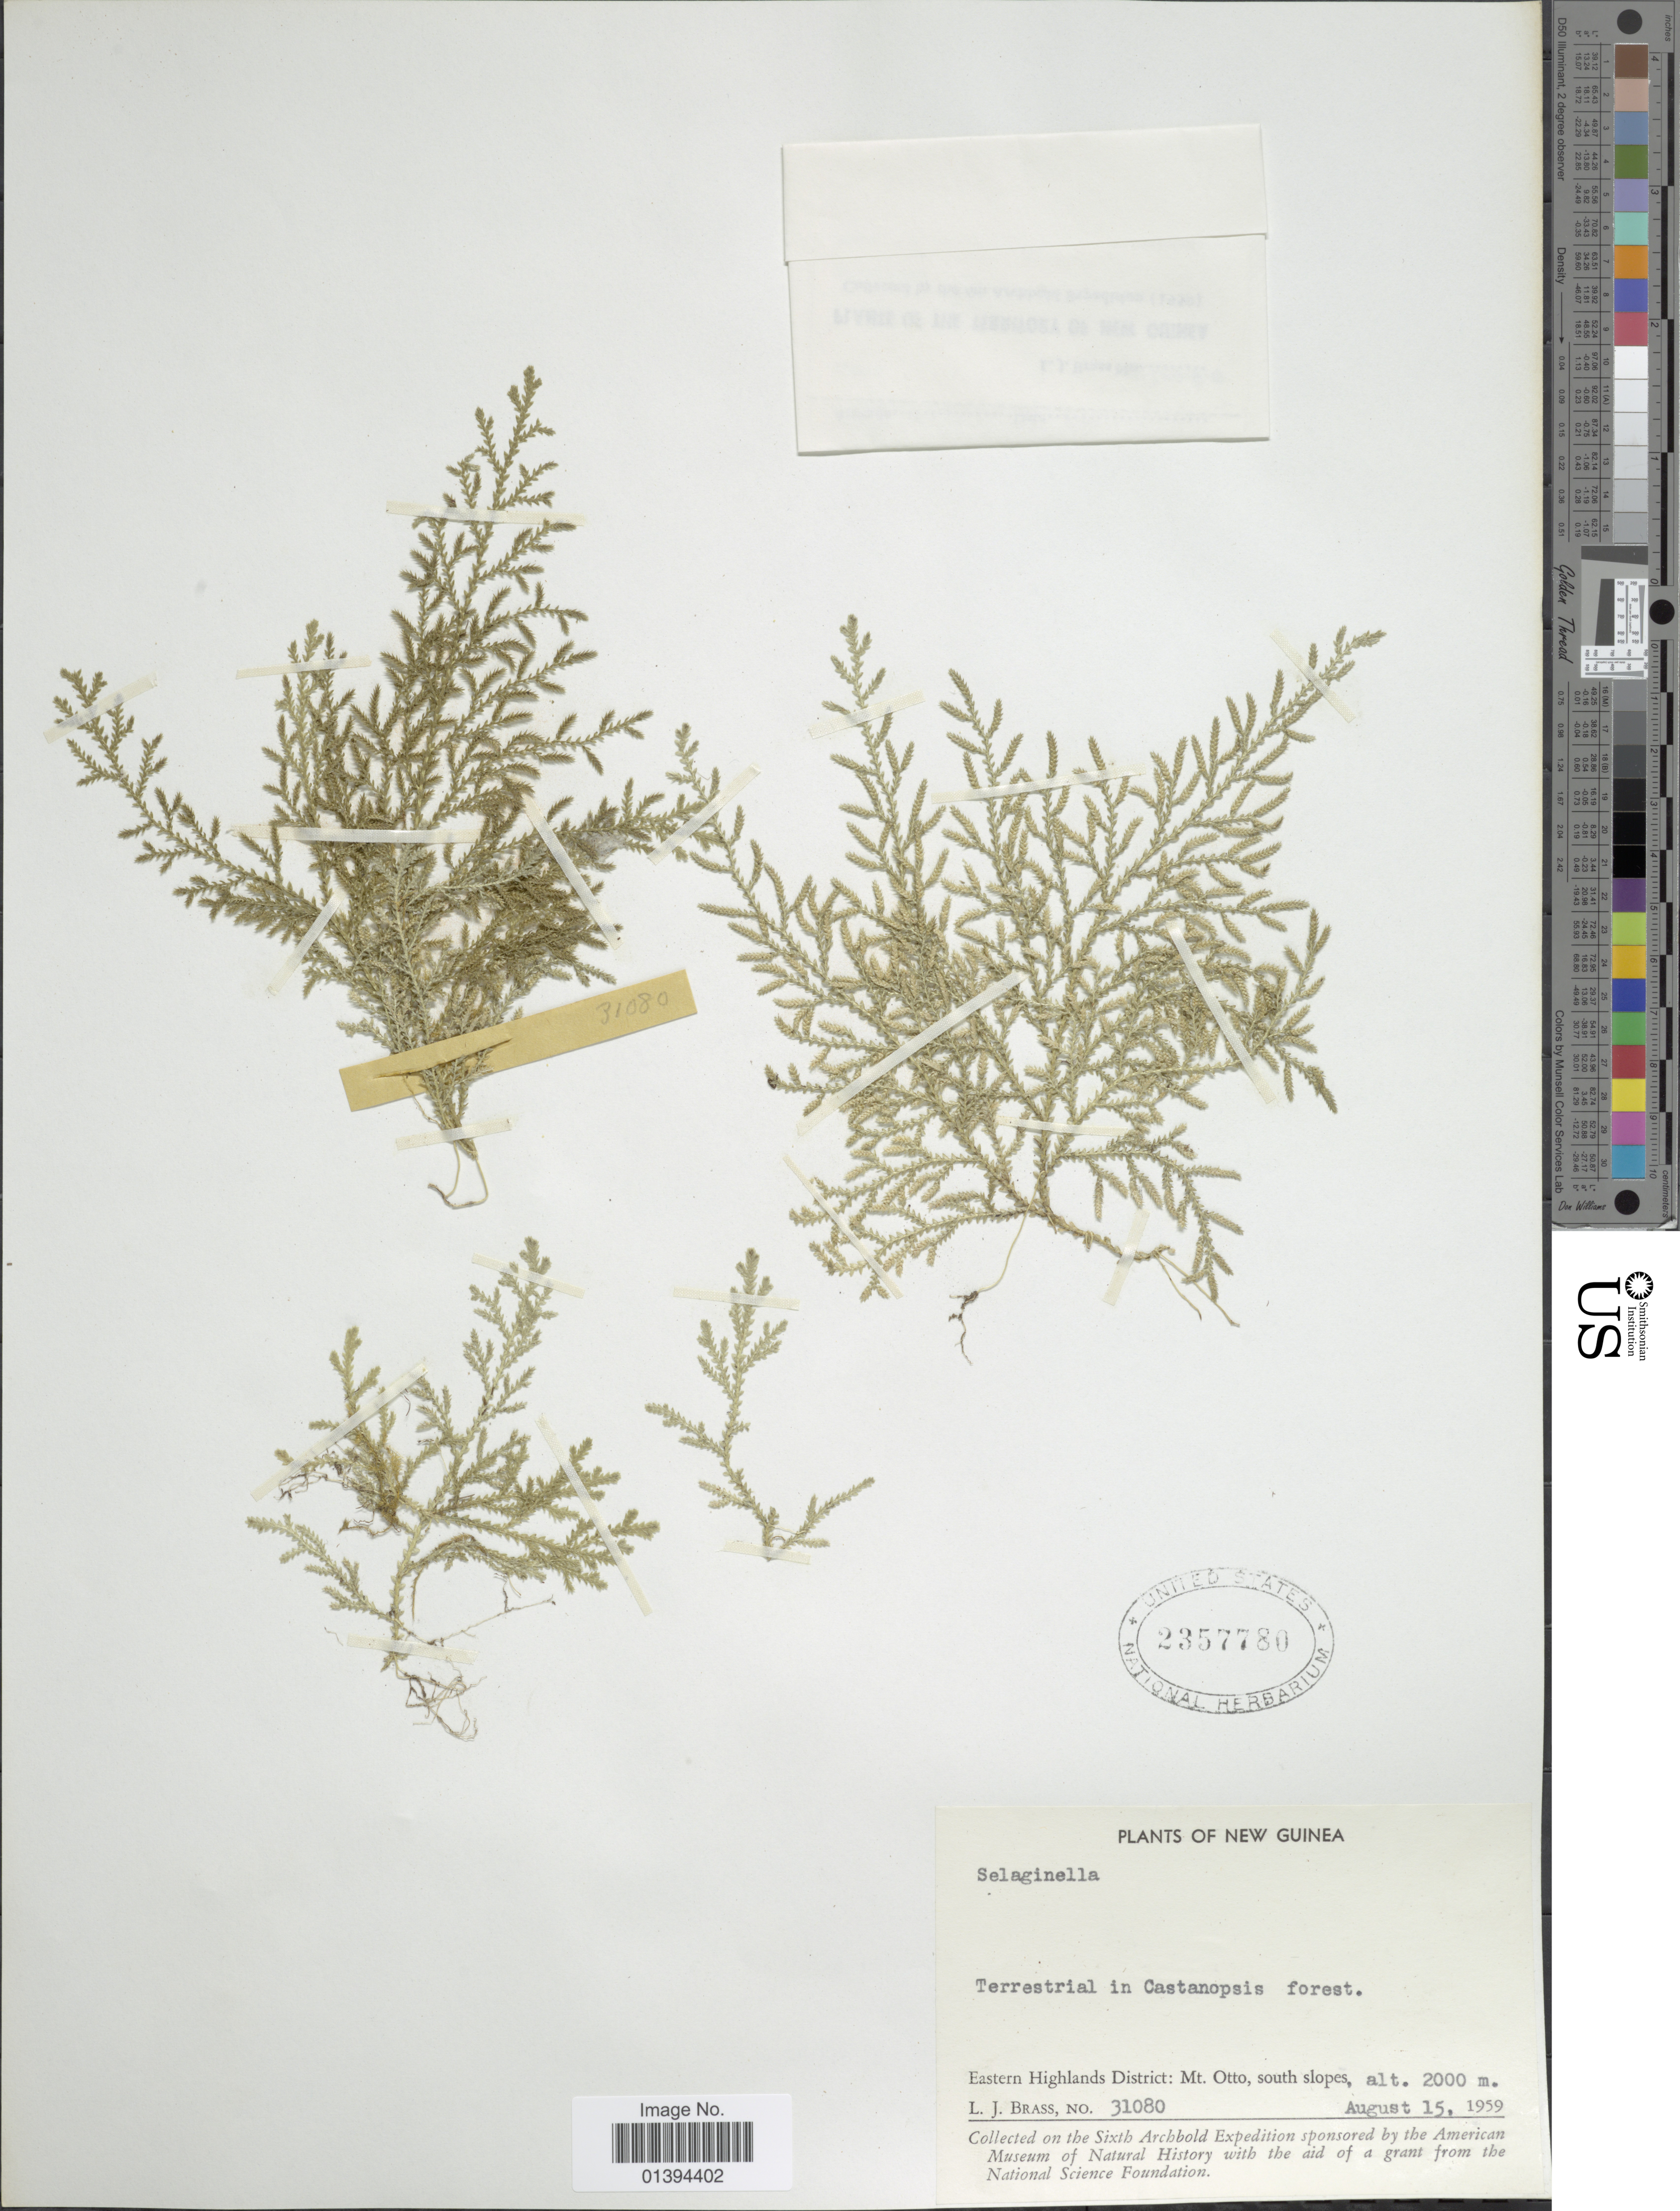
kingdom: Plantae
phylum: Tracheophyta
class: Lycopodiopsida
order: Selaginellales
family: Selaginellaceae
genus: Selaginella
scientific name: Selaginella sp.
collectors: L. J. Brass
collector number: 31080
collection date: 1959-08-15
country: Papua New Guinea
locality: New Guinea, Eastern Highlands District: Mt. Otto, south slopes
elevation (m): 2000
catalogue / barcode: US 2357780